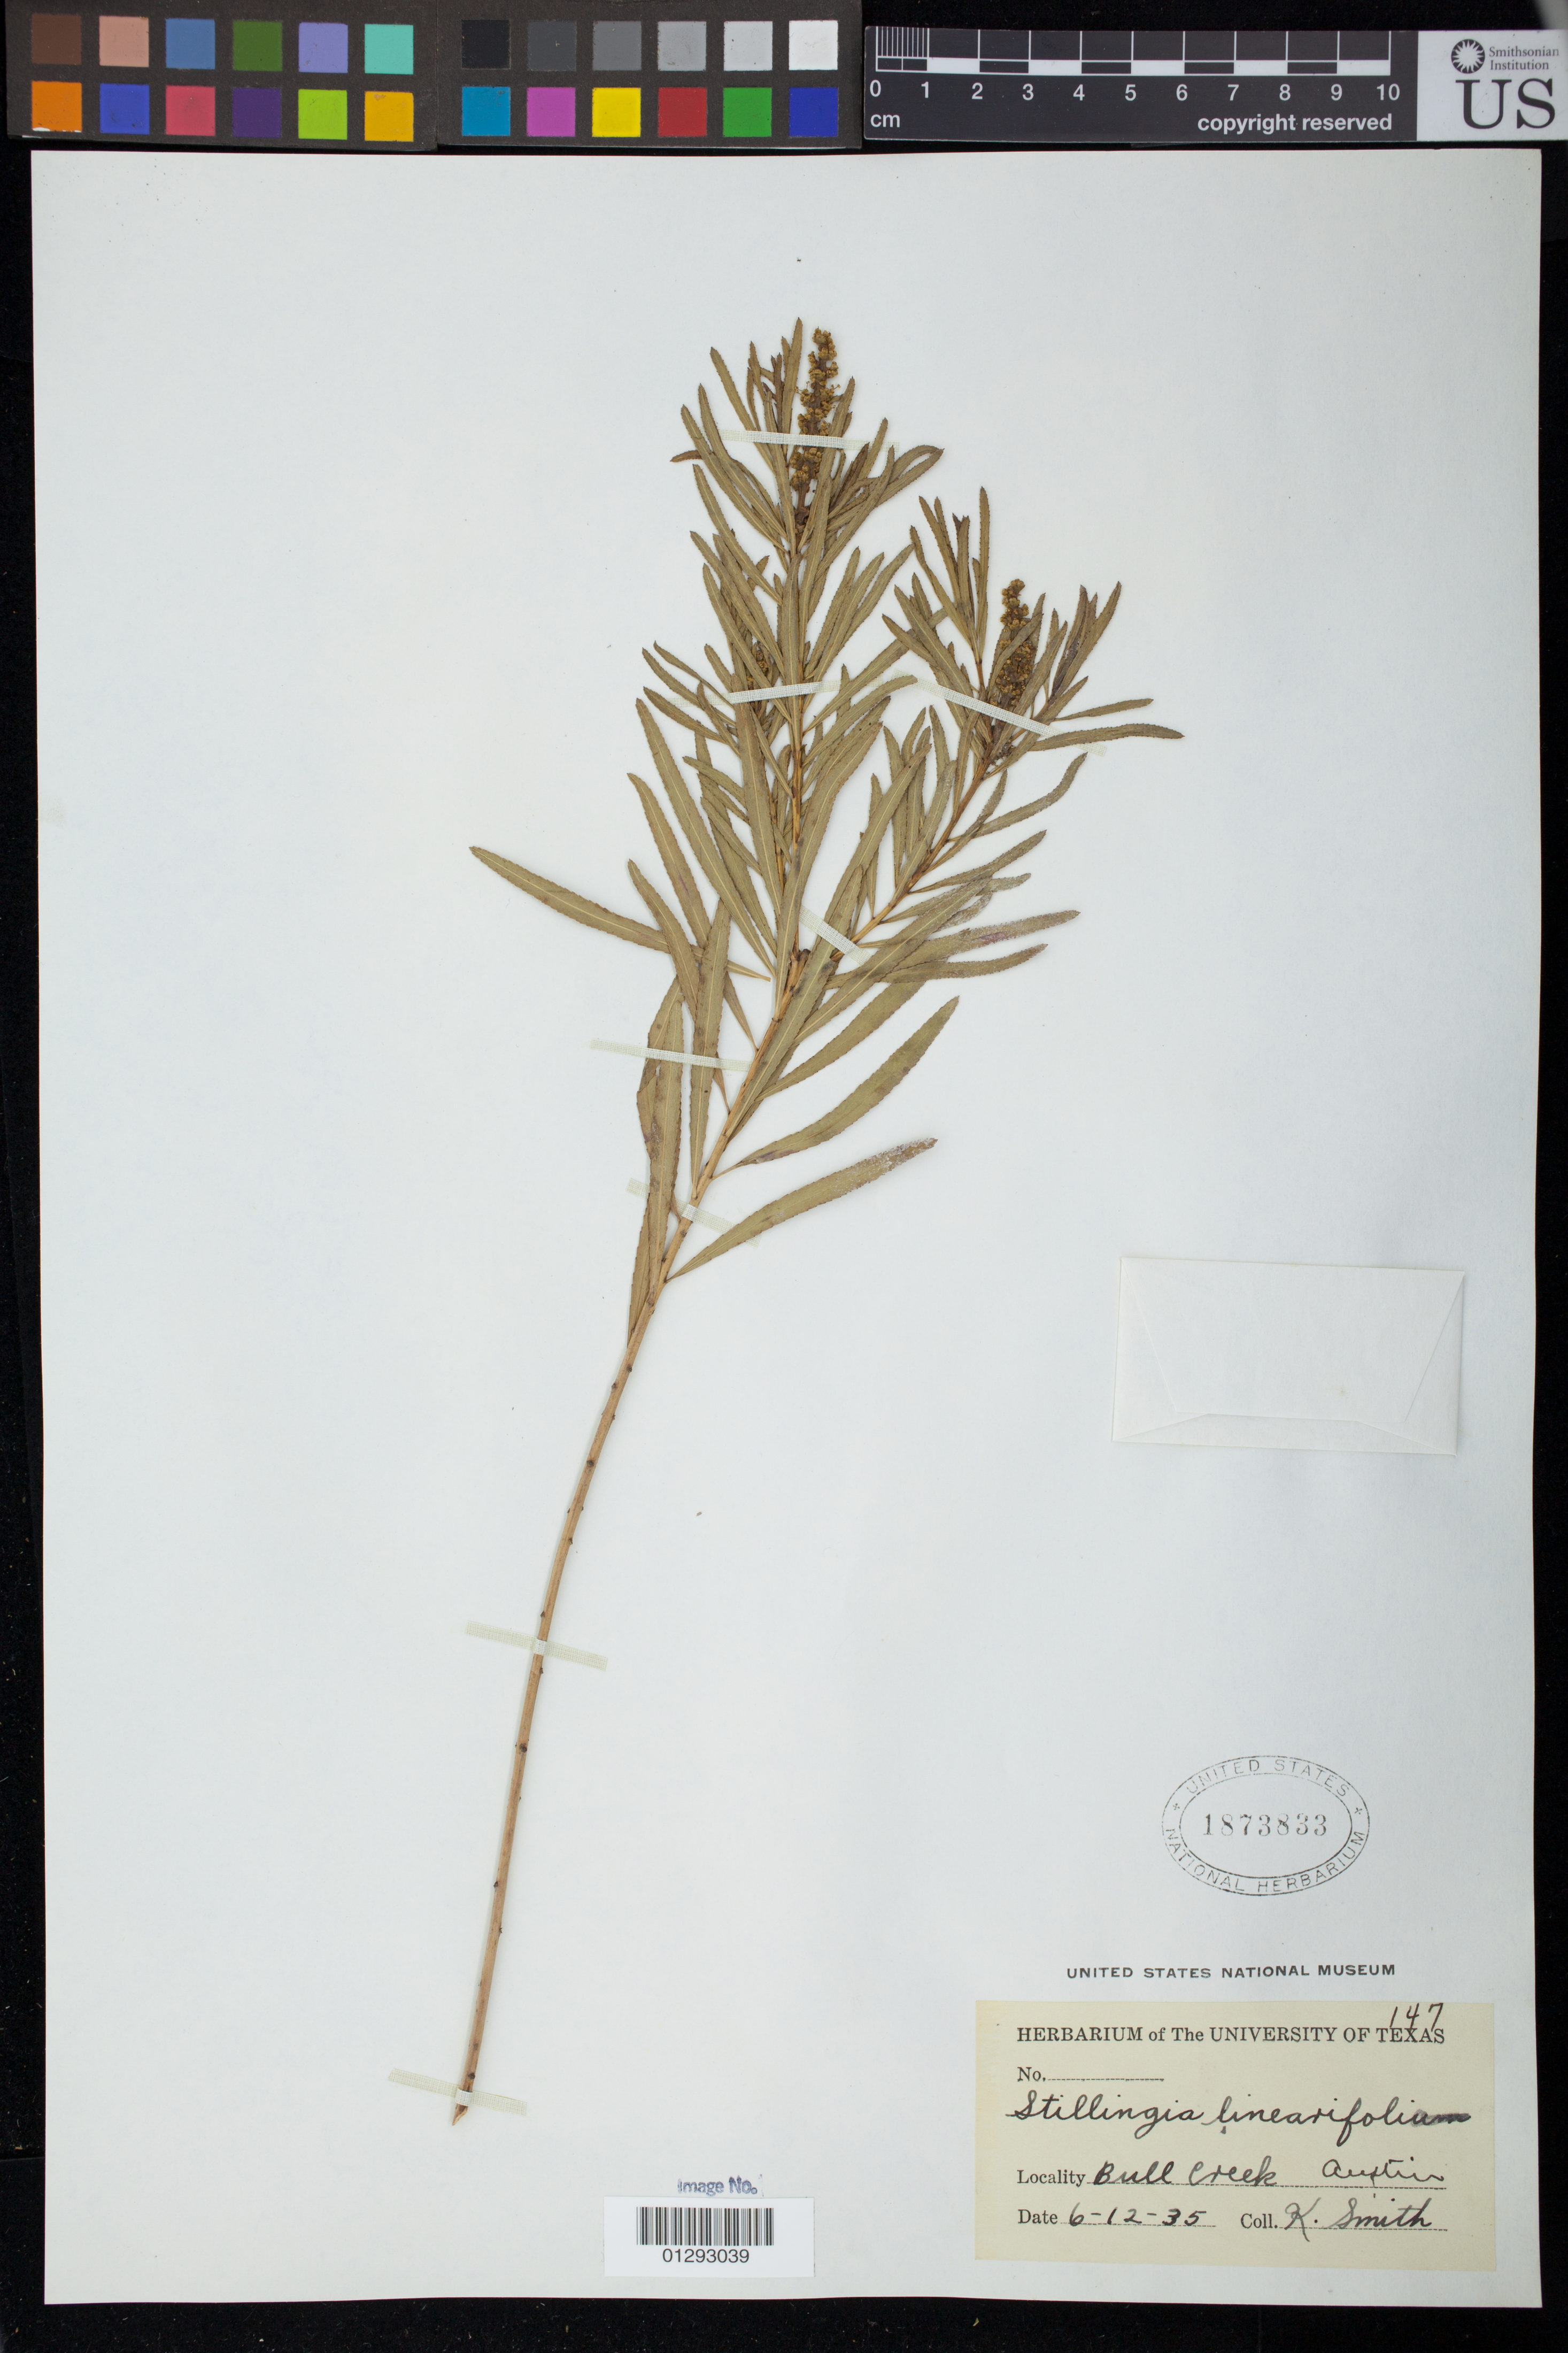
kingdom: Plantae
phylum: Tracheophyta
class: Magnoliopsida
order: Malpighiales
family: Euphorbiaceae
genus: Stillingia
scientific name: Stillingia texana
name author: I.M. Johnst.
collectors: K. Smith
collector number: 147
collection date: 1935-06-12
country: United States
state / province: Texas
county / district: Travis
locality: Bull Creek Austin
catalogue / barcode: US 1873833